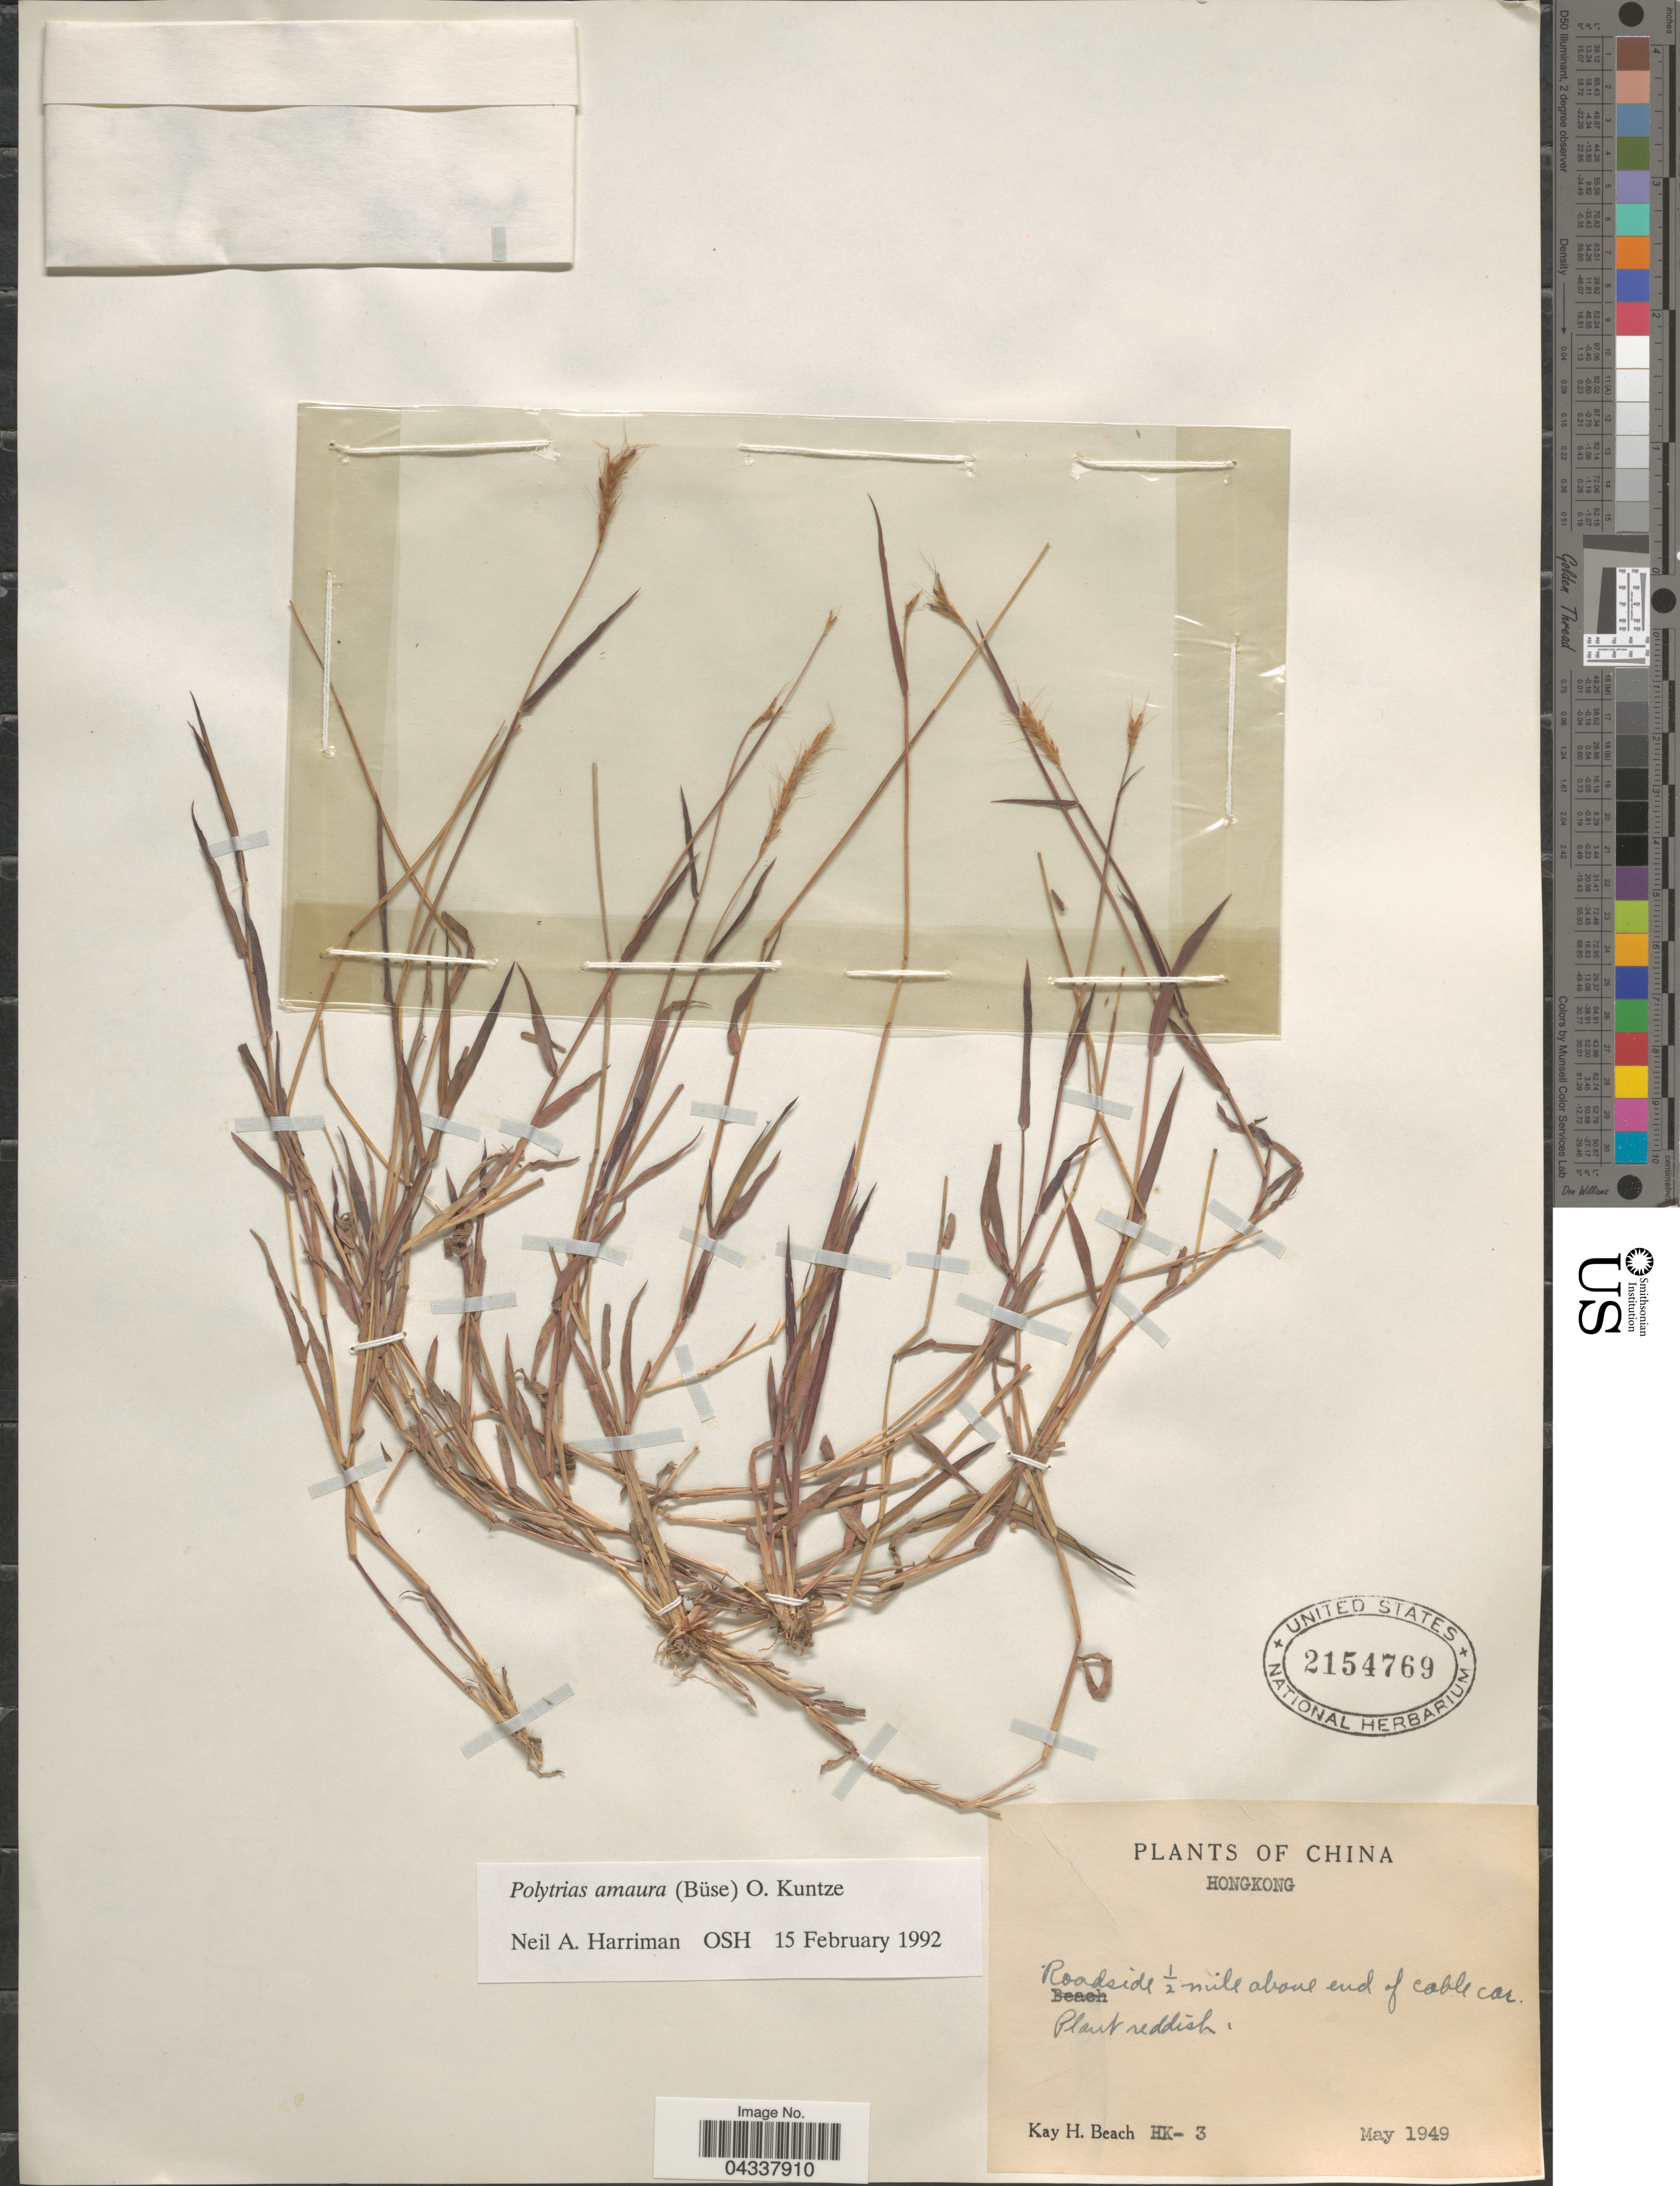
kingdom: Plantae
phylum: Tracheophyta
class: Liliopsida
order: Poales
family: Poaceae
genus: Polytrias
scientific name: Polytrias indica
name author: (Houtt.) Veldkamp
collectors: K. H. Beach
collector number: HK-3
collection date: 1949-05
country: China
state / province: Hong Kong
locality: Hongkong. Roadside ½ mile above end of cable car.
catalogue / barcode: US 2154769